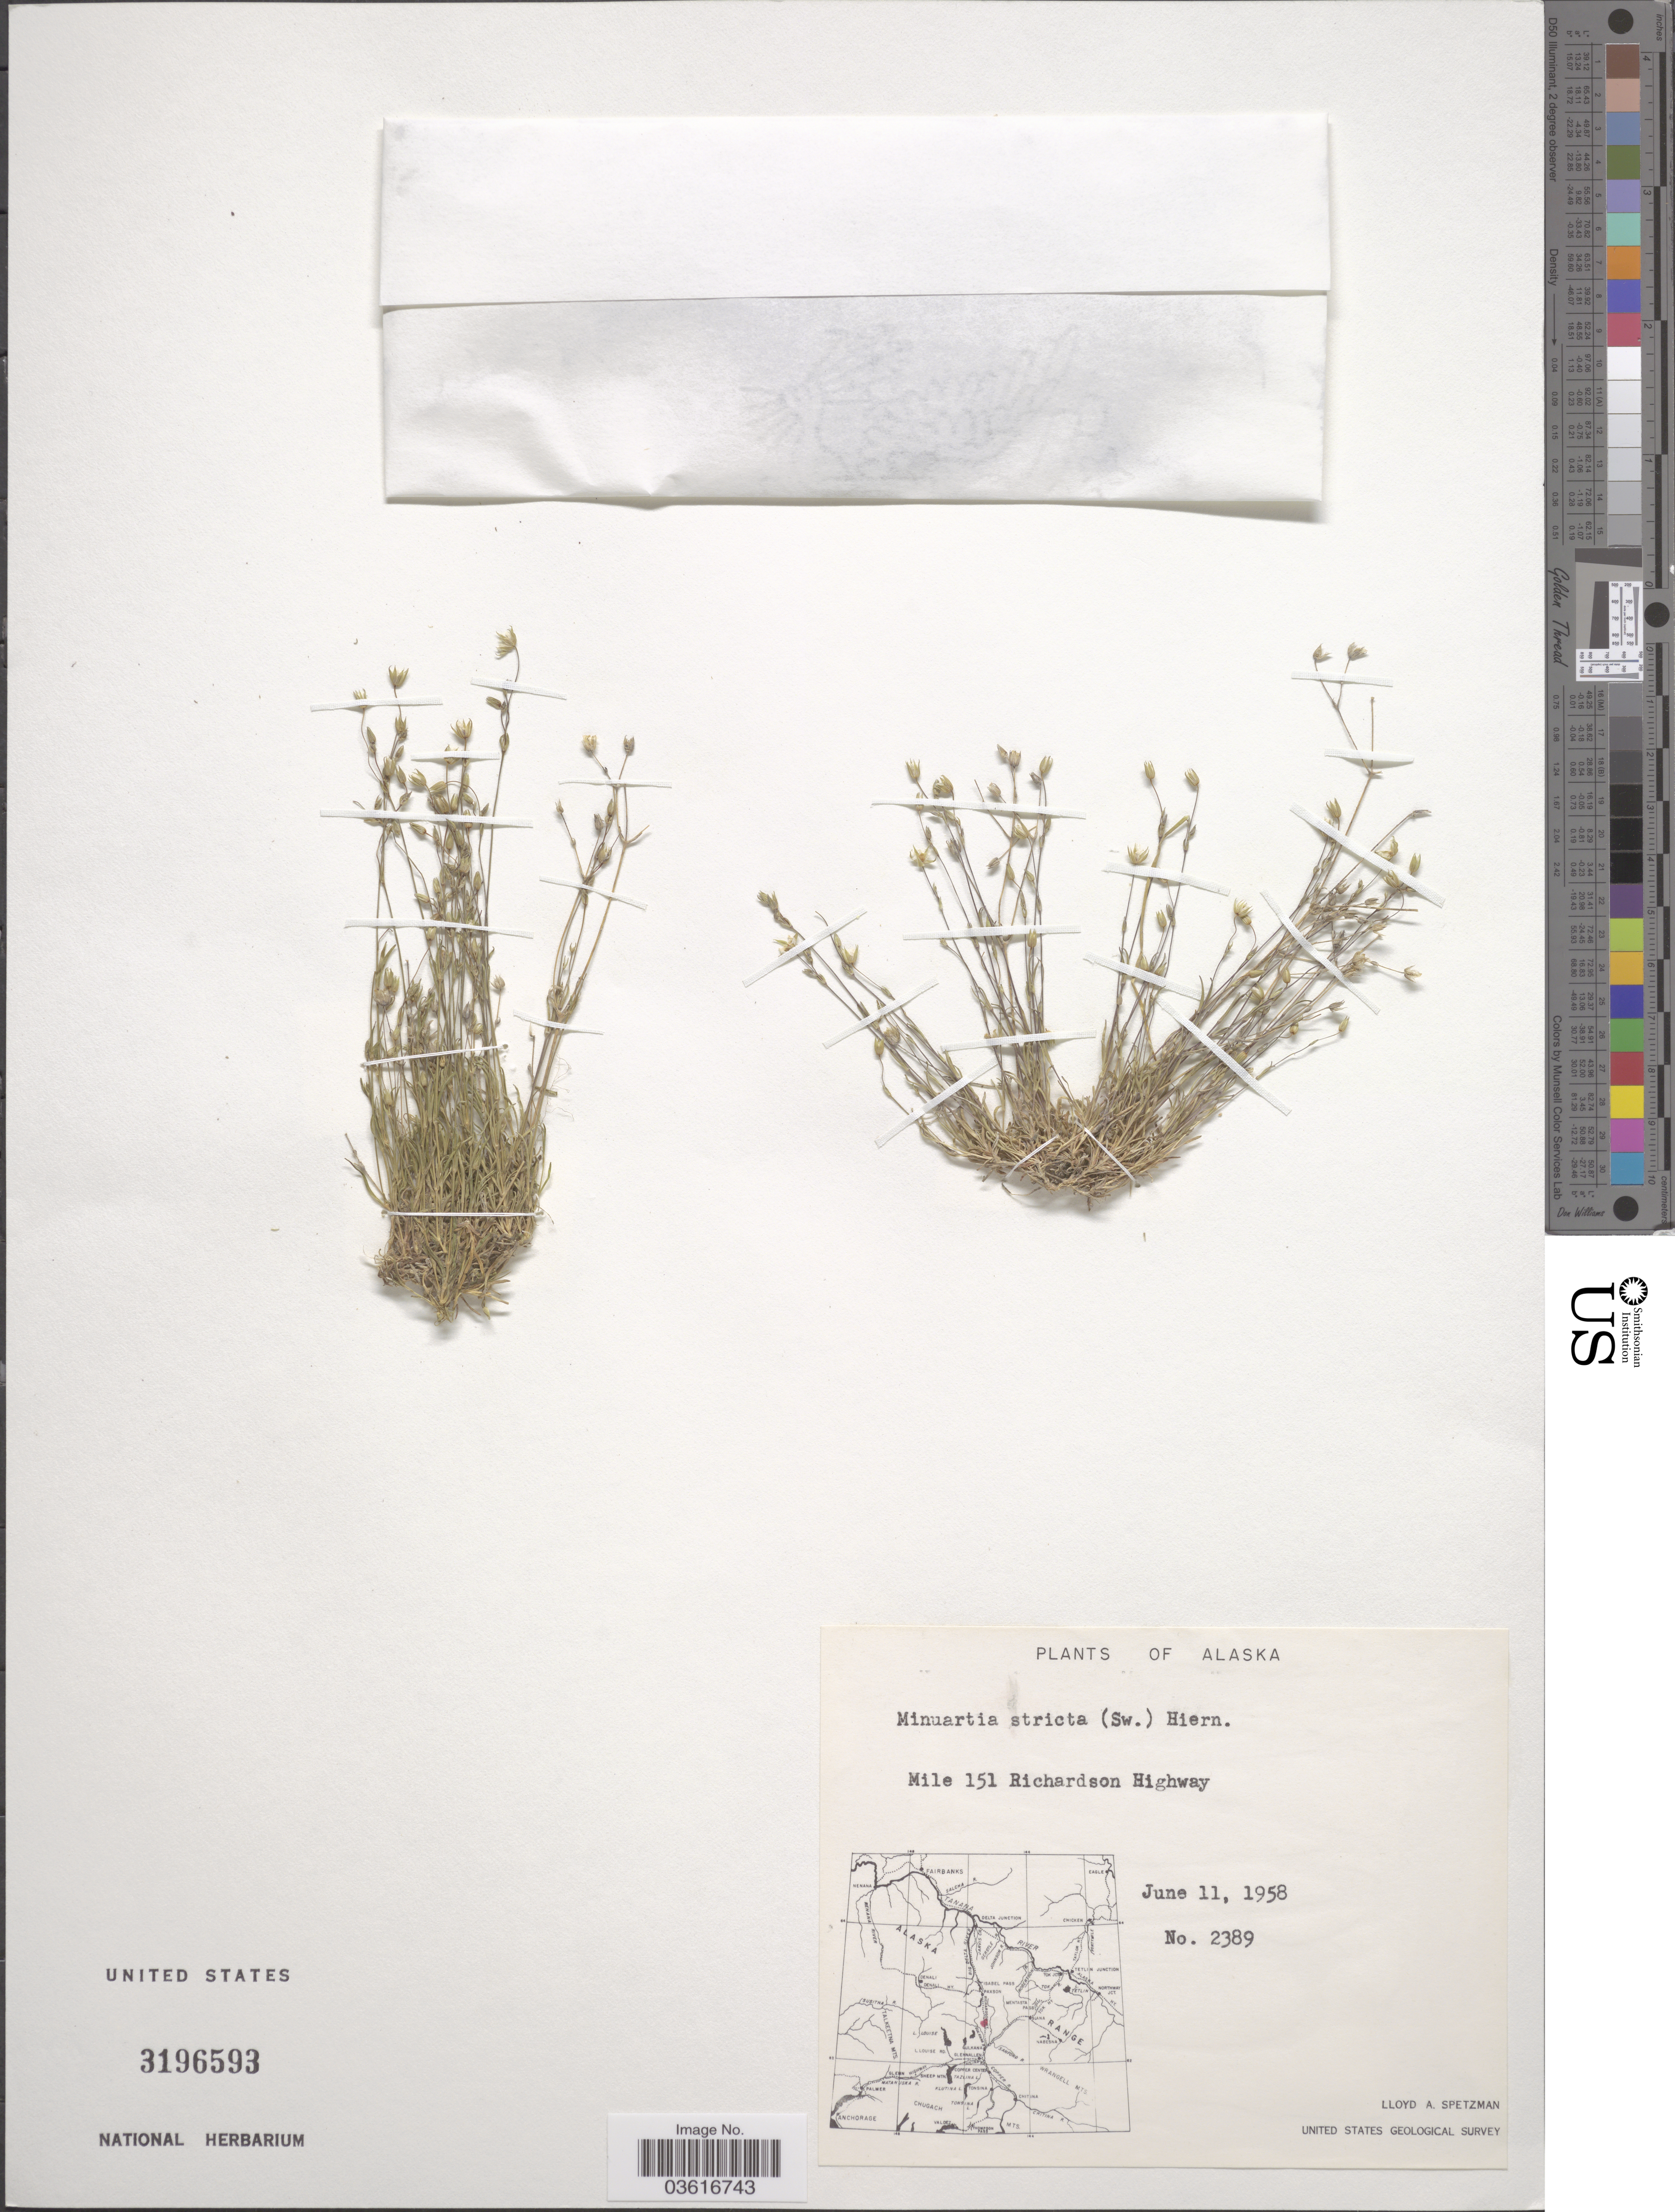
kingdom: Plantae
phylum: Tracheophyta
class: Magnoliopsida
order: Caryophyllales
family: Caryophyllaceae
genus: Minuartia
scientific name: Minuartia stricta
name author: (Sw.) Hiern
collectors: L. Spetzman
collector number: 2389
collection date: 1958-06-11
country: United States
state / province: Alaska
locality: Mile 151 Richardson Highway.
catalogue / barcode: US 3196593